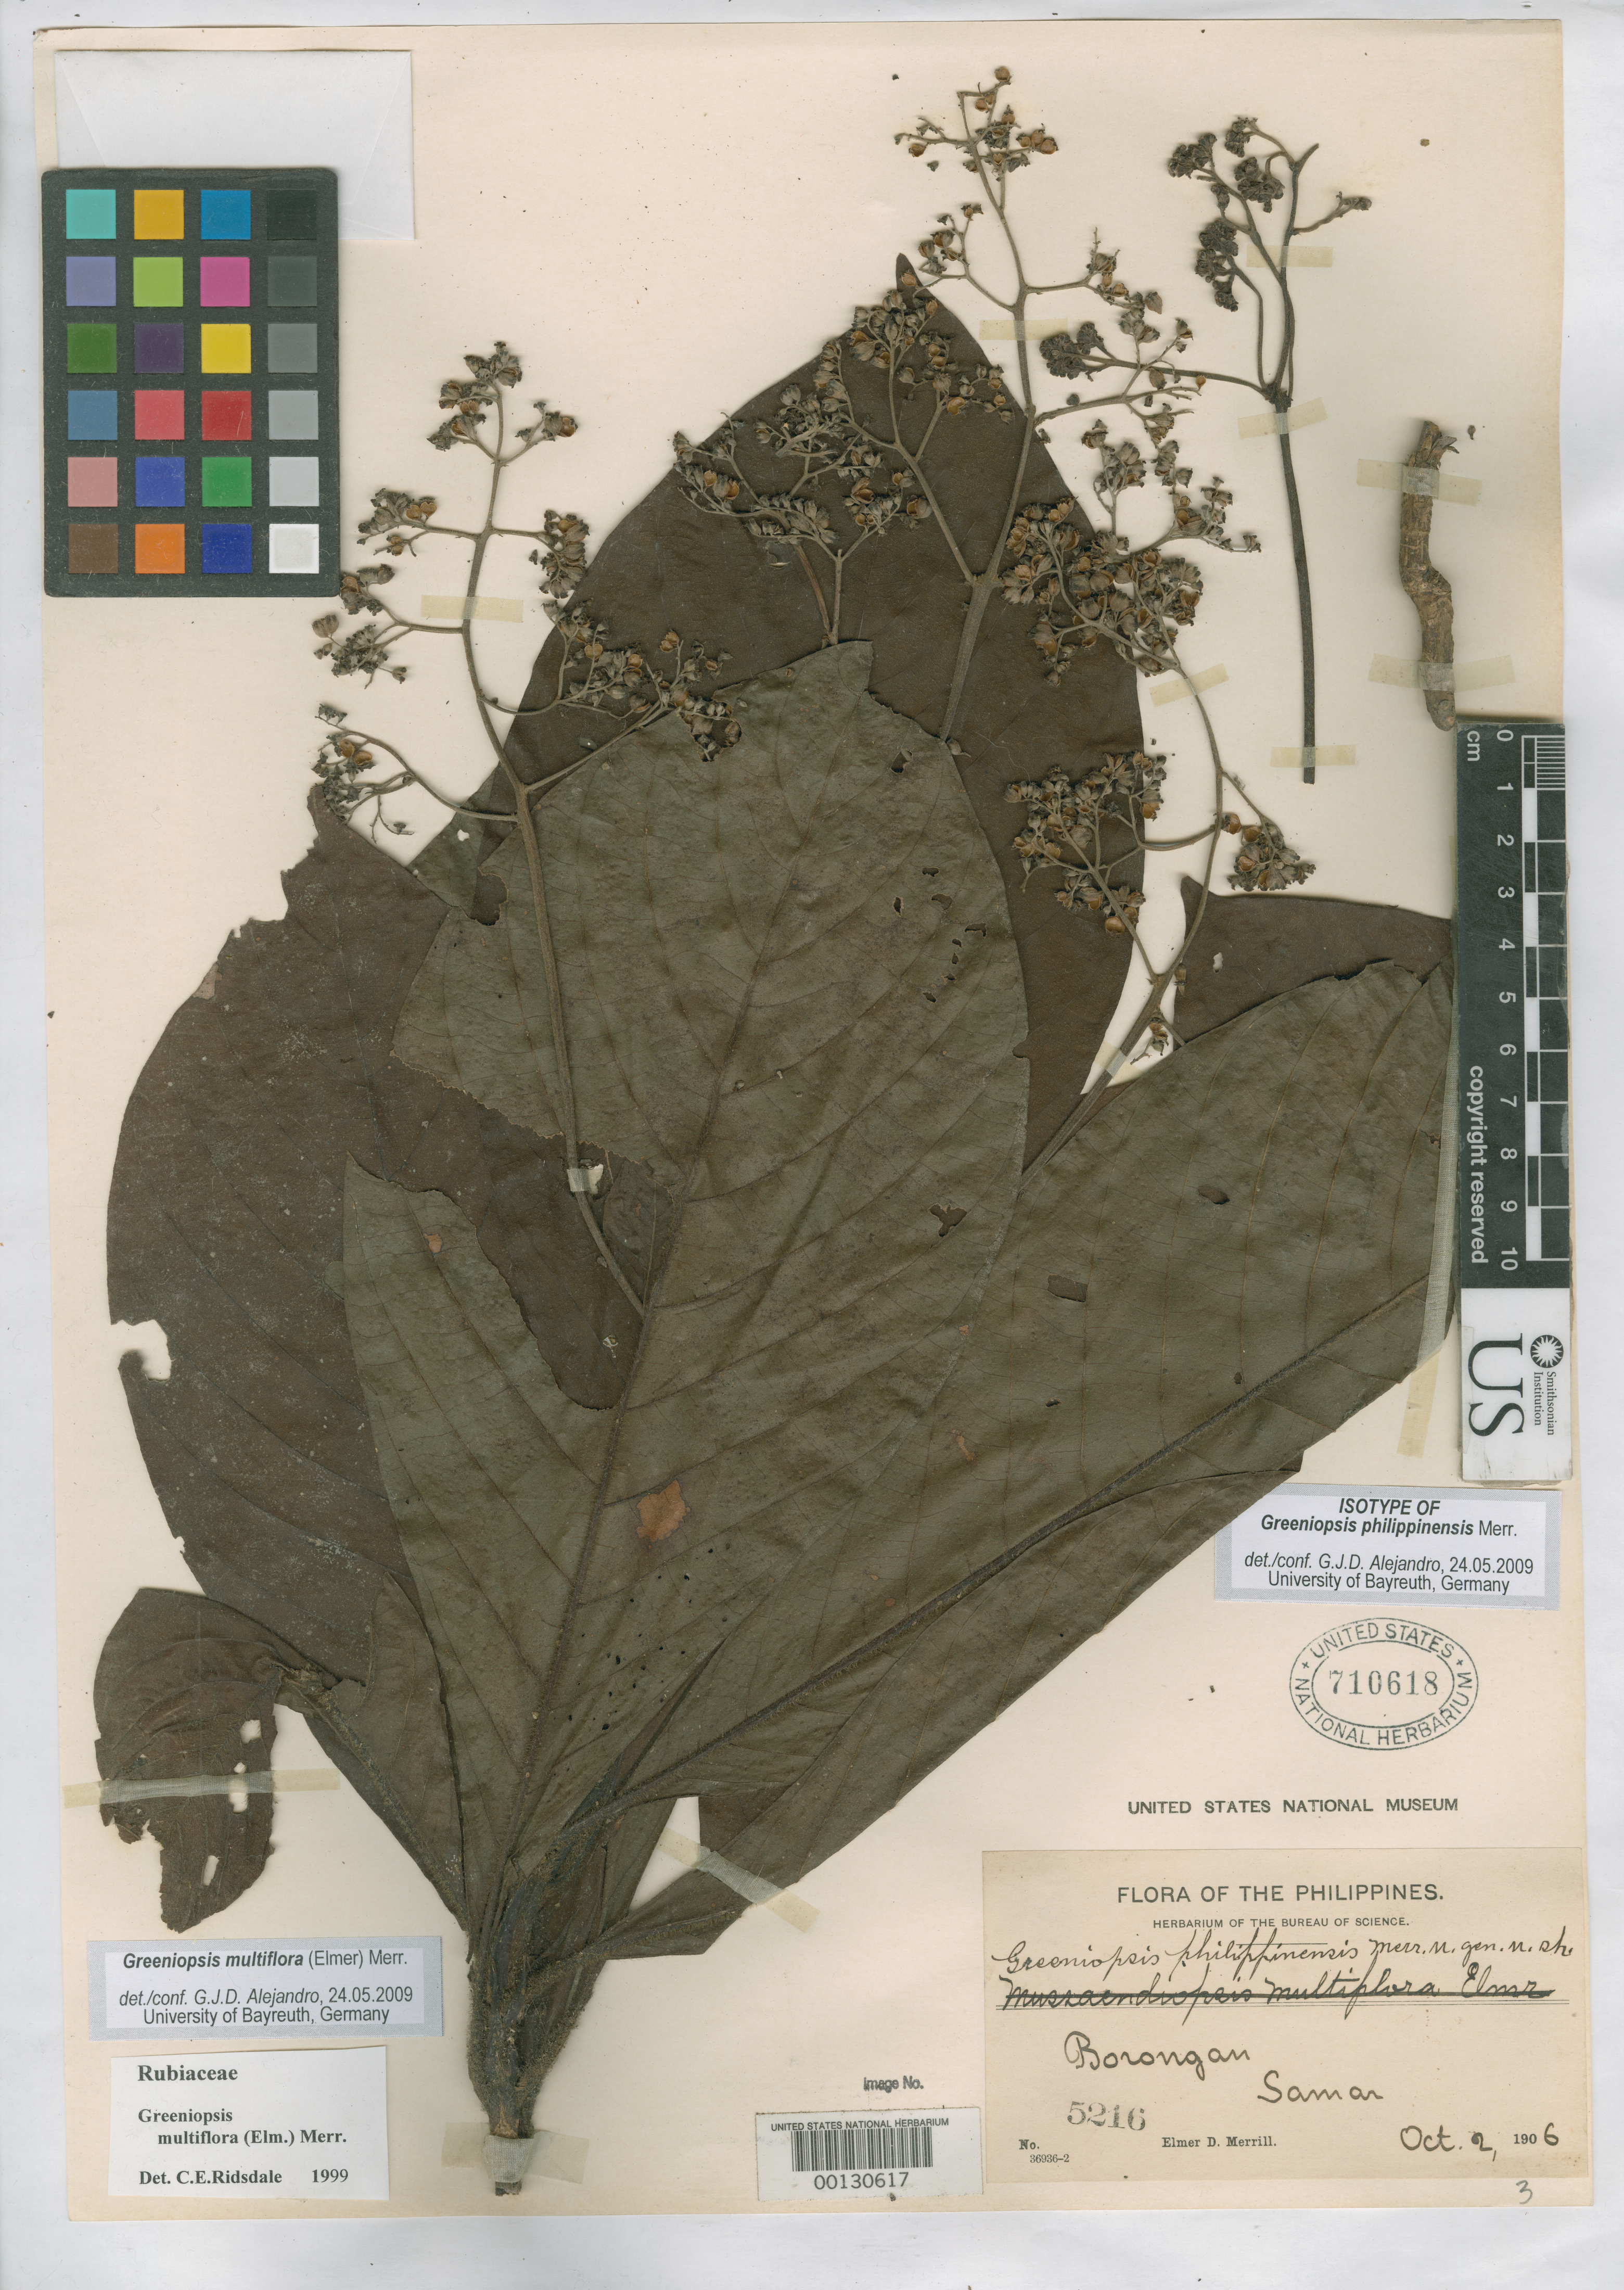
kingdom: Plantae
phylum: Tracheophyta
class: Magnoliopsida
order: Gentianales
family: Rubiaceae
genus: Greeniopsis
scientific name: Greeniopsis philippinensis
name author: Merr.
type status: Isotype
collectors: E. D. Merrill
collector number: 5216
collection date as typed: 02 Oct 1906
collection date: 1906-10-02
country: Philippines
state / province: Eastern Visayas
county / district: Eastern Samar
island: Samar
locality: Borongan.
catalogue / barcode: US 710618